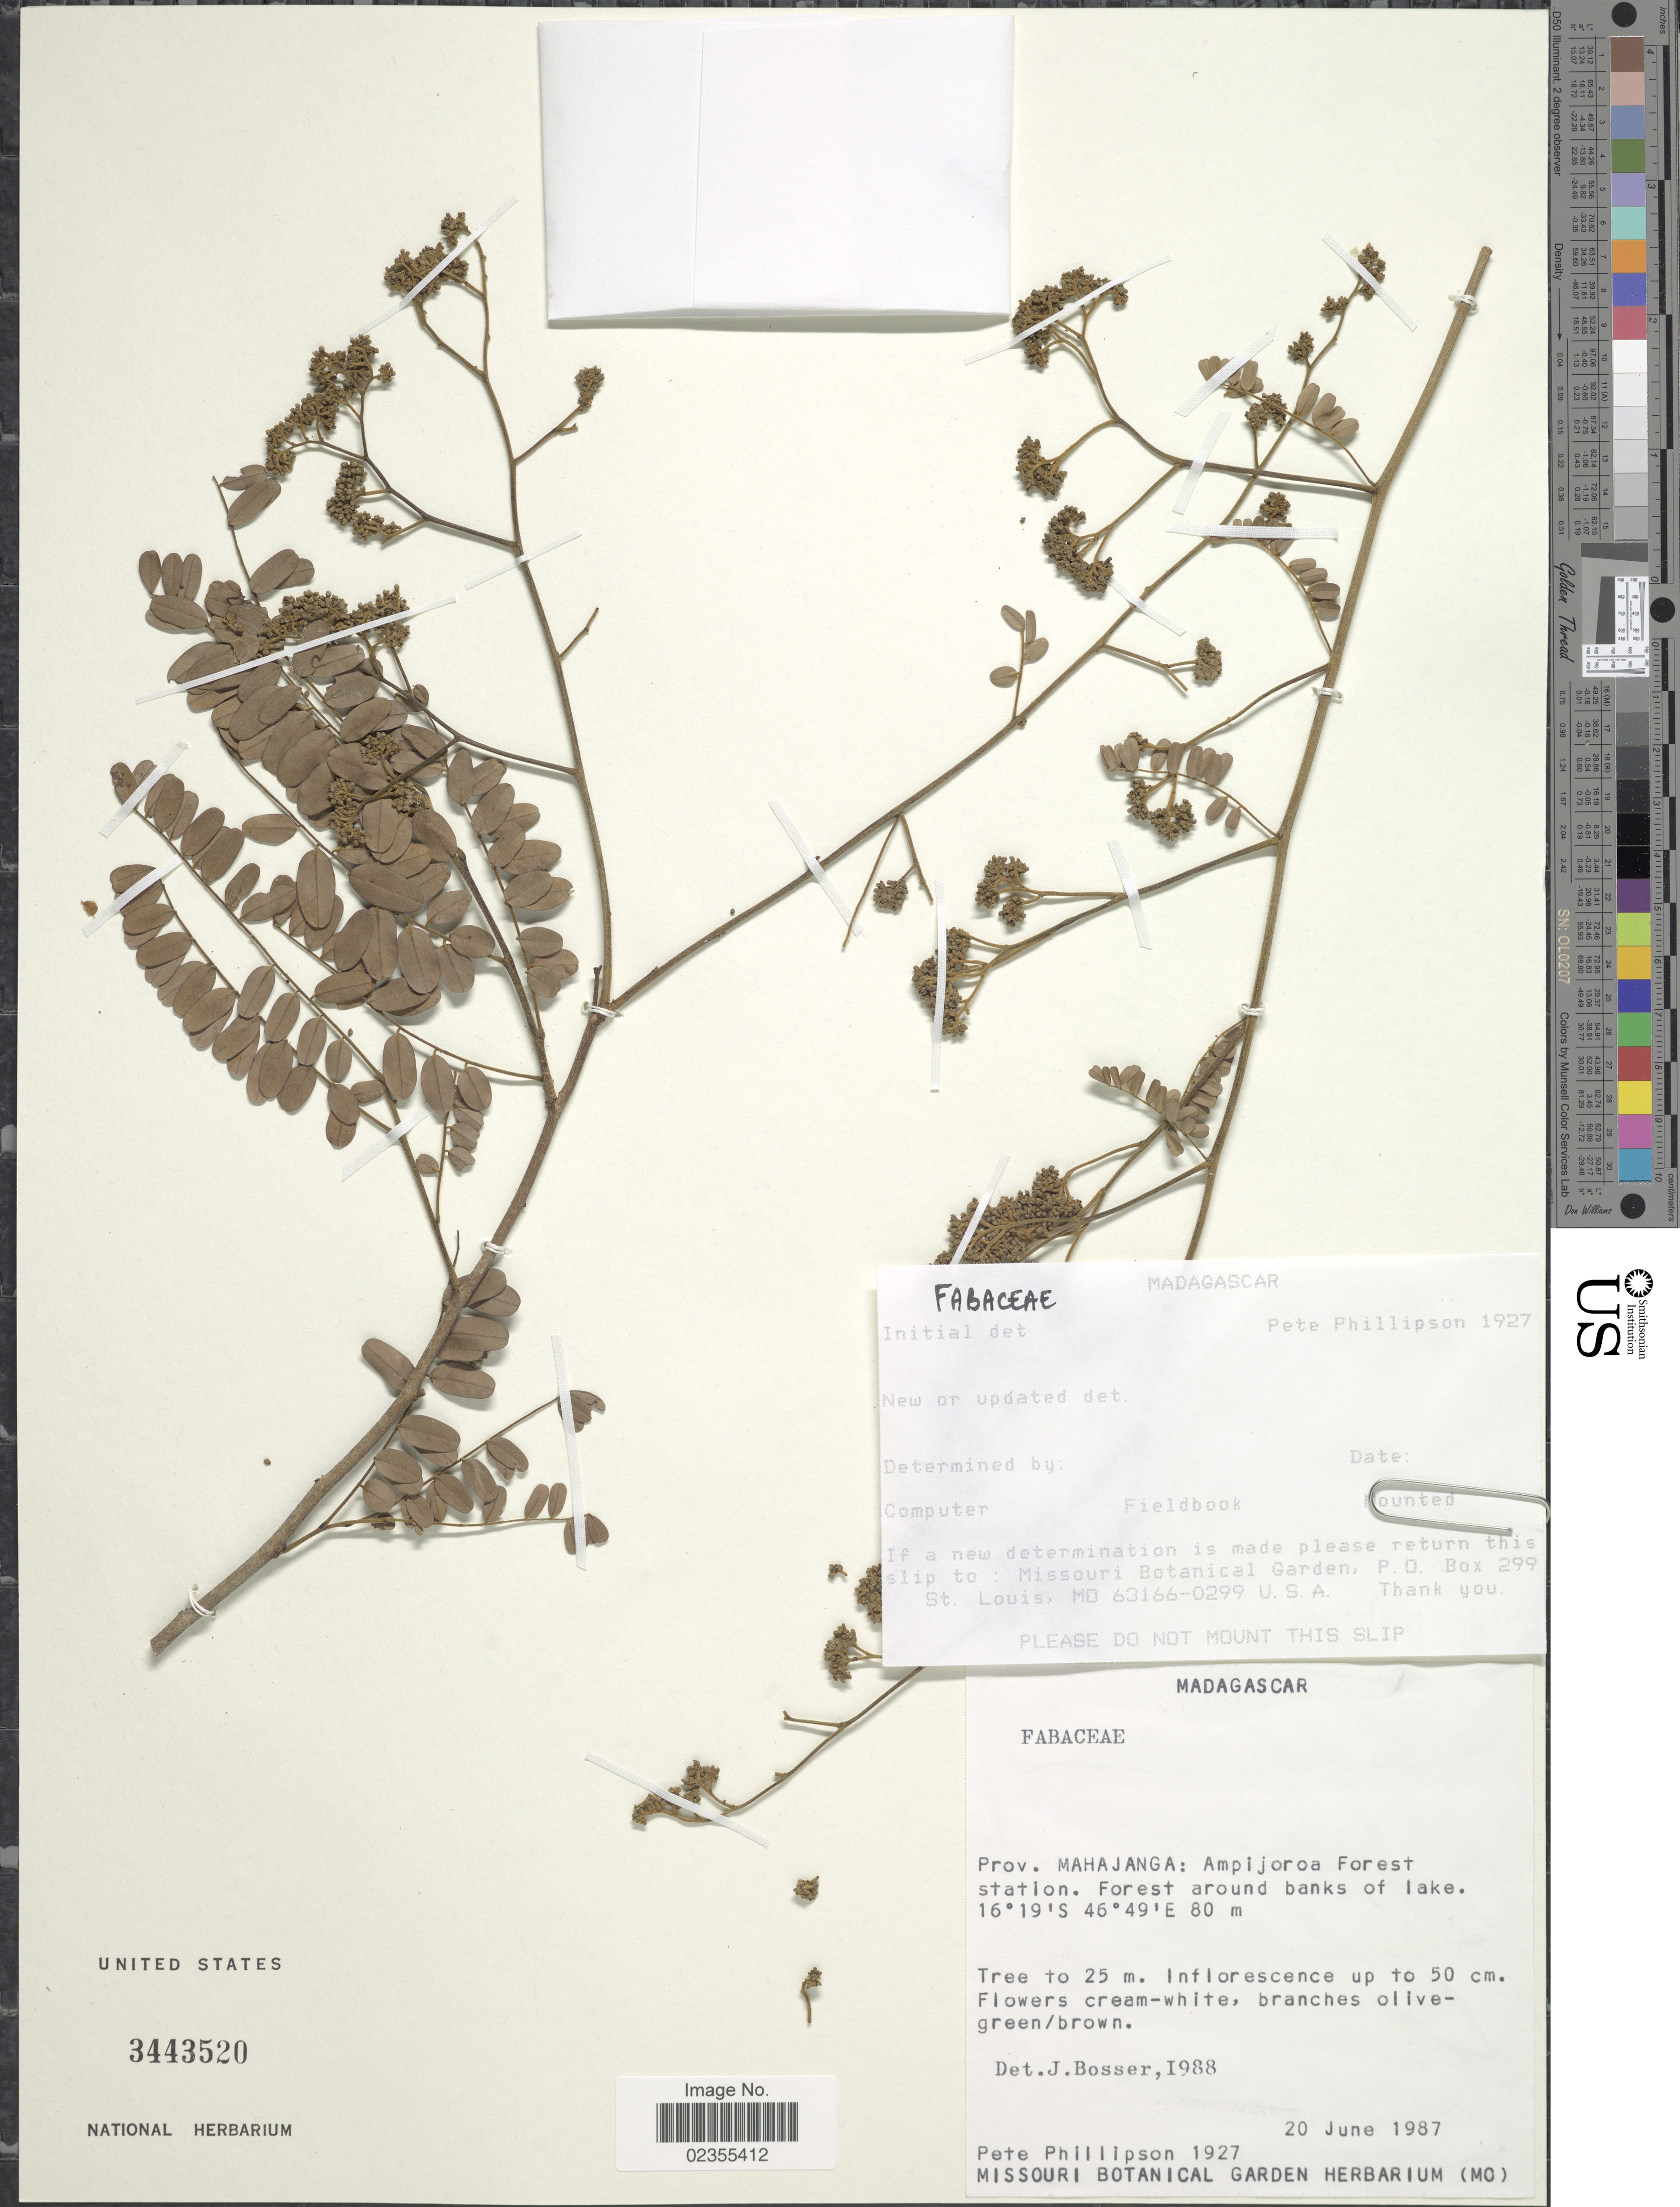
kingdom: Plantae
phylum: Tracheophyta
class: Magnoliopsida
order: Fabales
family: Fabaceae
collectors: P. B. Phillipson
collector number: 1927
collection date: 1987-06-20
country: Madagascar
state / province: Boeny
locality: Ampijoroa Forest station. Forest around banks of lake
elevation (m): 80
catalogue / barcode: US 3443520